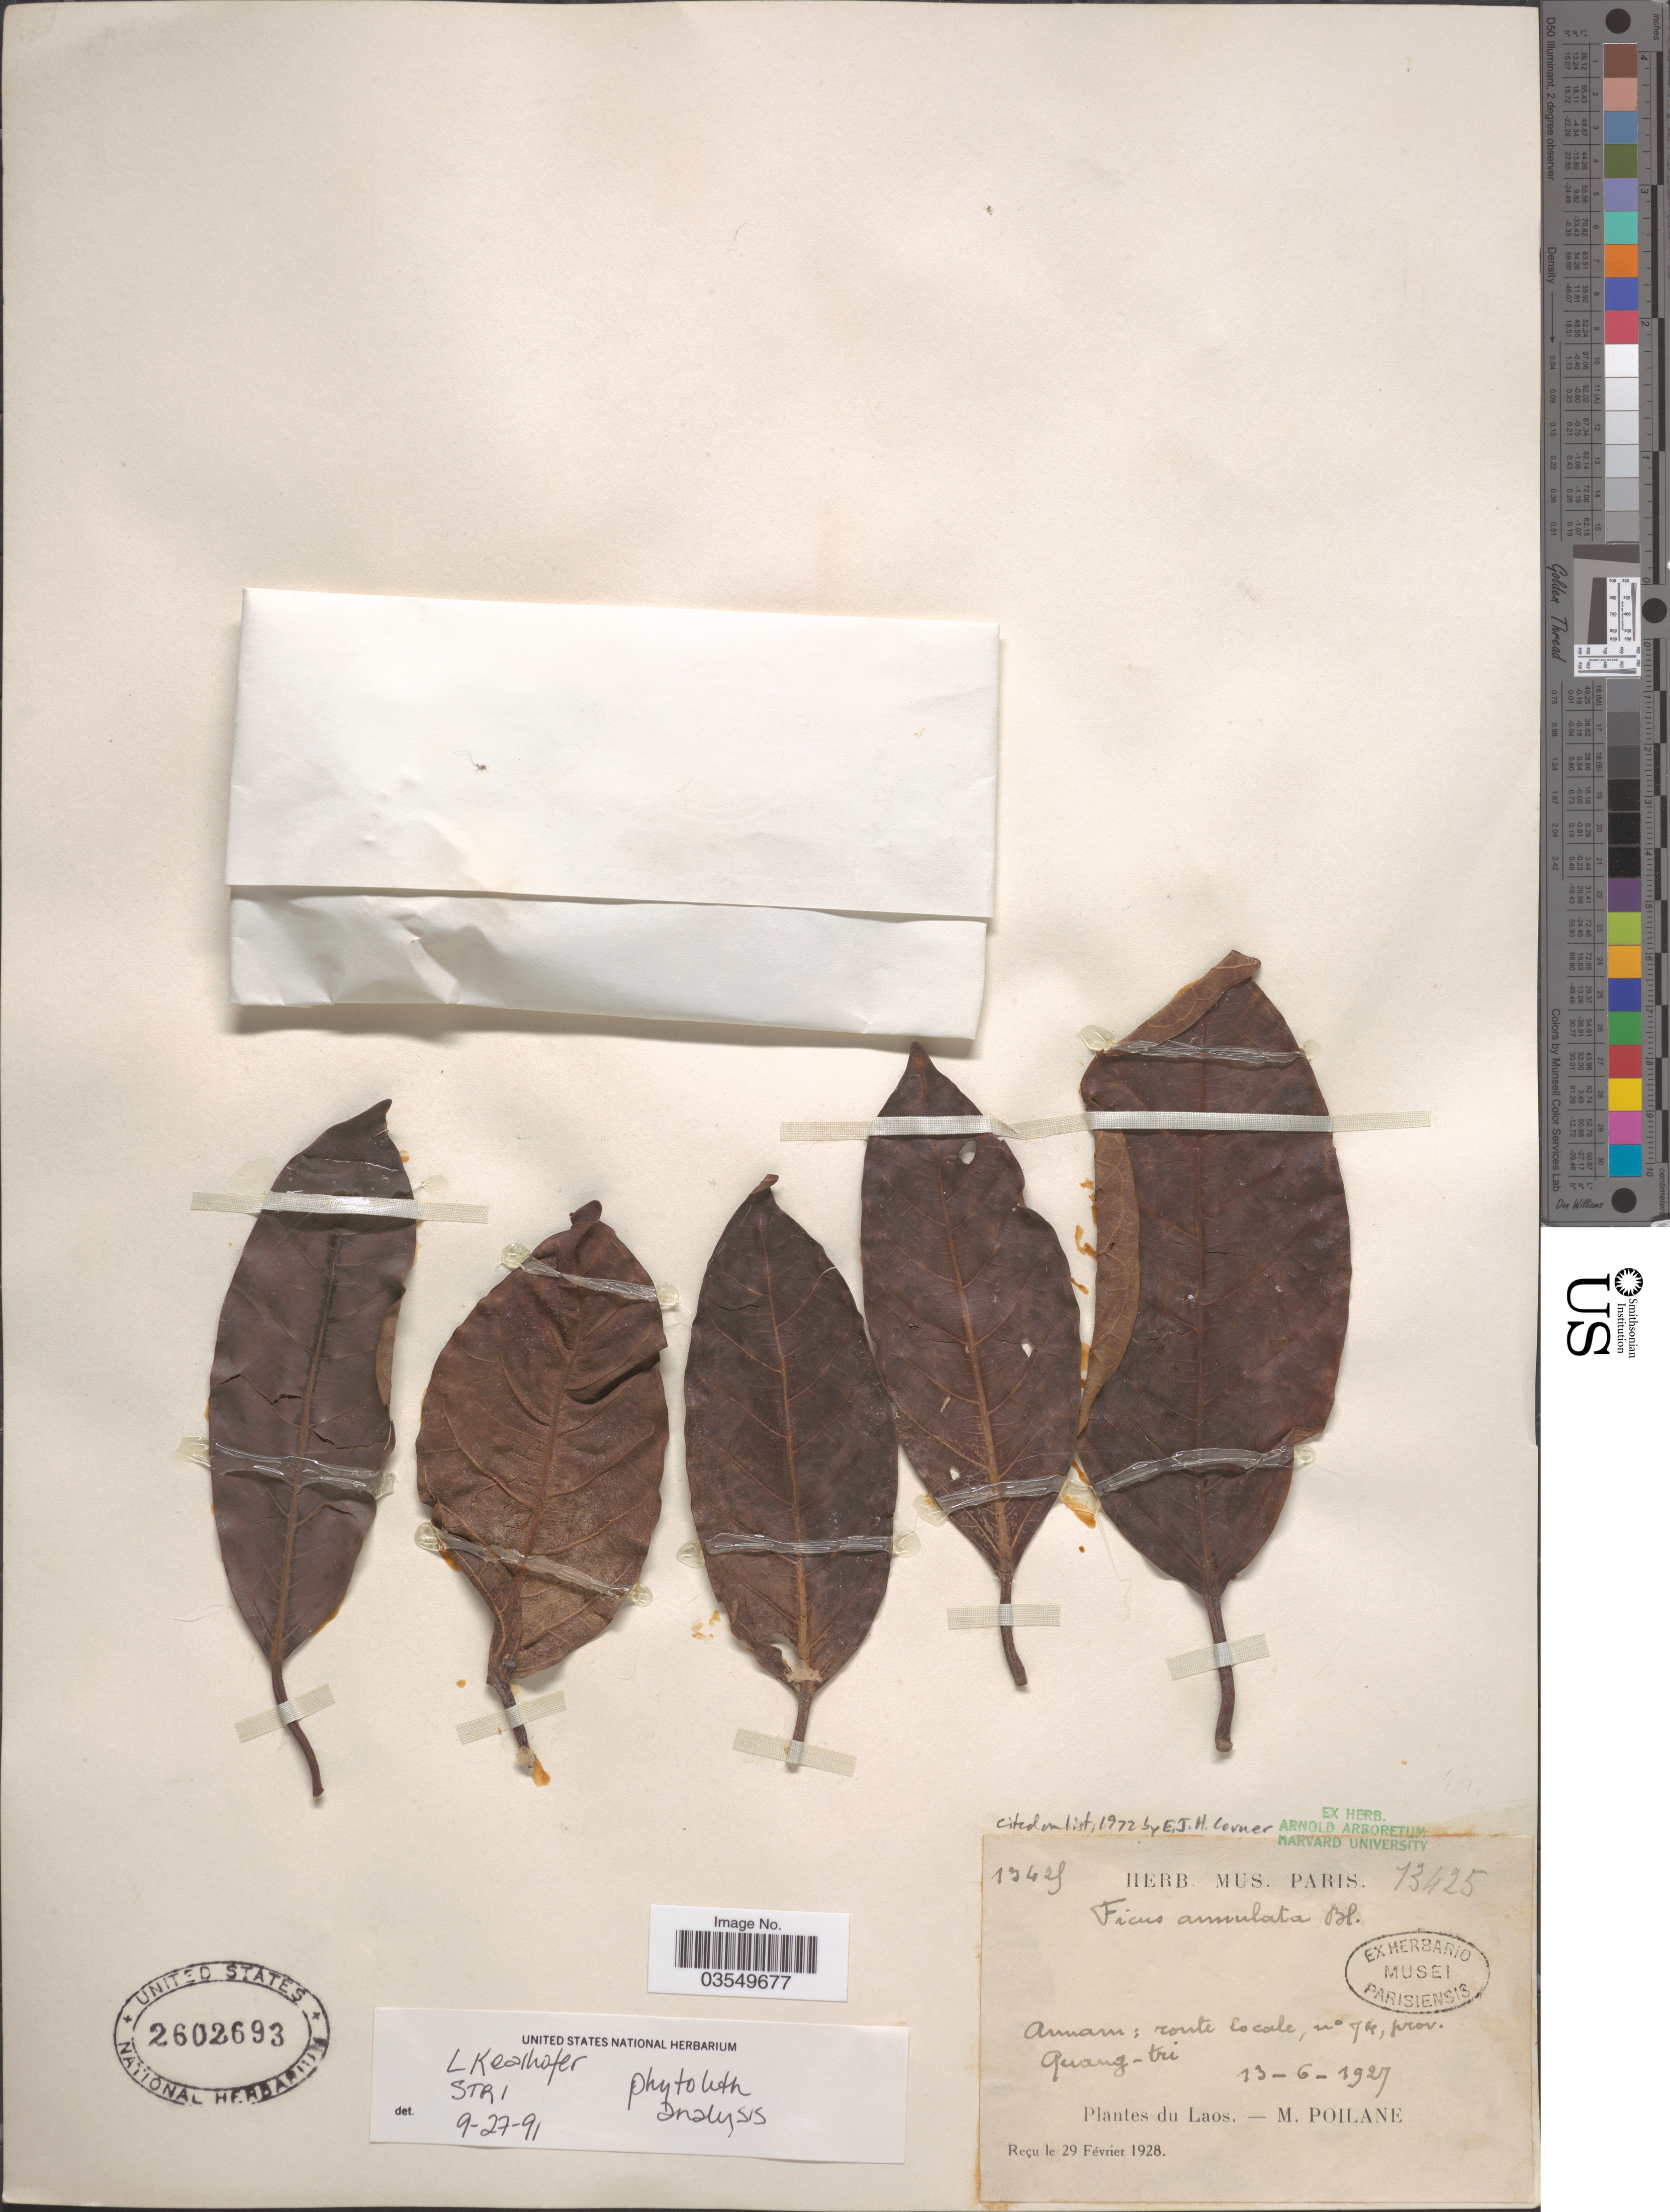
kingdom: Plantae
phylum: Tracheophyta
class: Magnoliopsida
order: Rosales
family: Moraceae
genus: Ficus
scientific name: Ficus annulata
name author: Blume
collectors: M. Poilane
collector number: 13425*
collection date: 1927-06-13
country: Vietnam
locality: Annam: route locale, nº 74, prov. Quang-tri. Laos.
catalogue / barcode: US 2602693